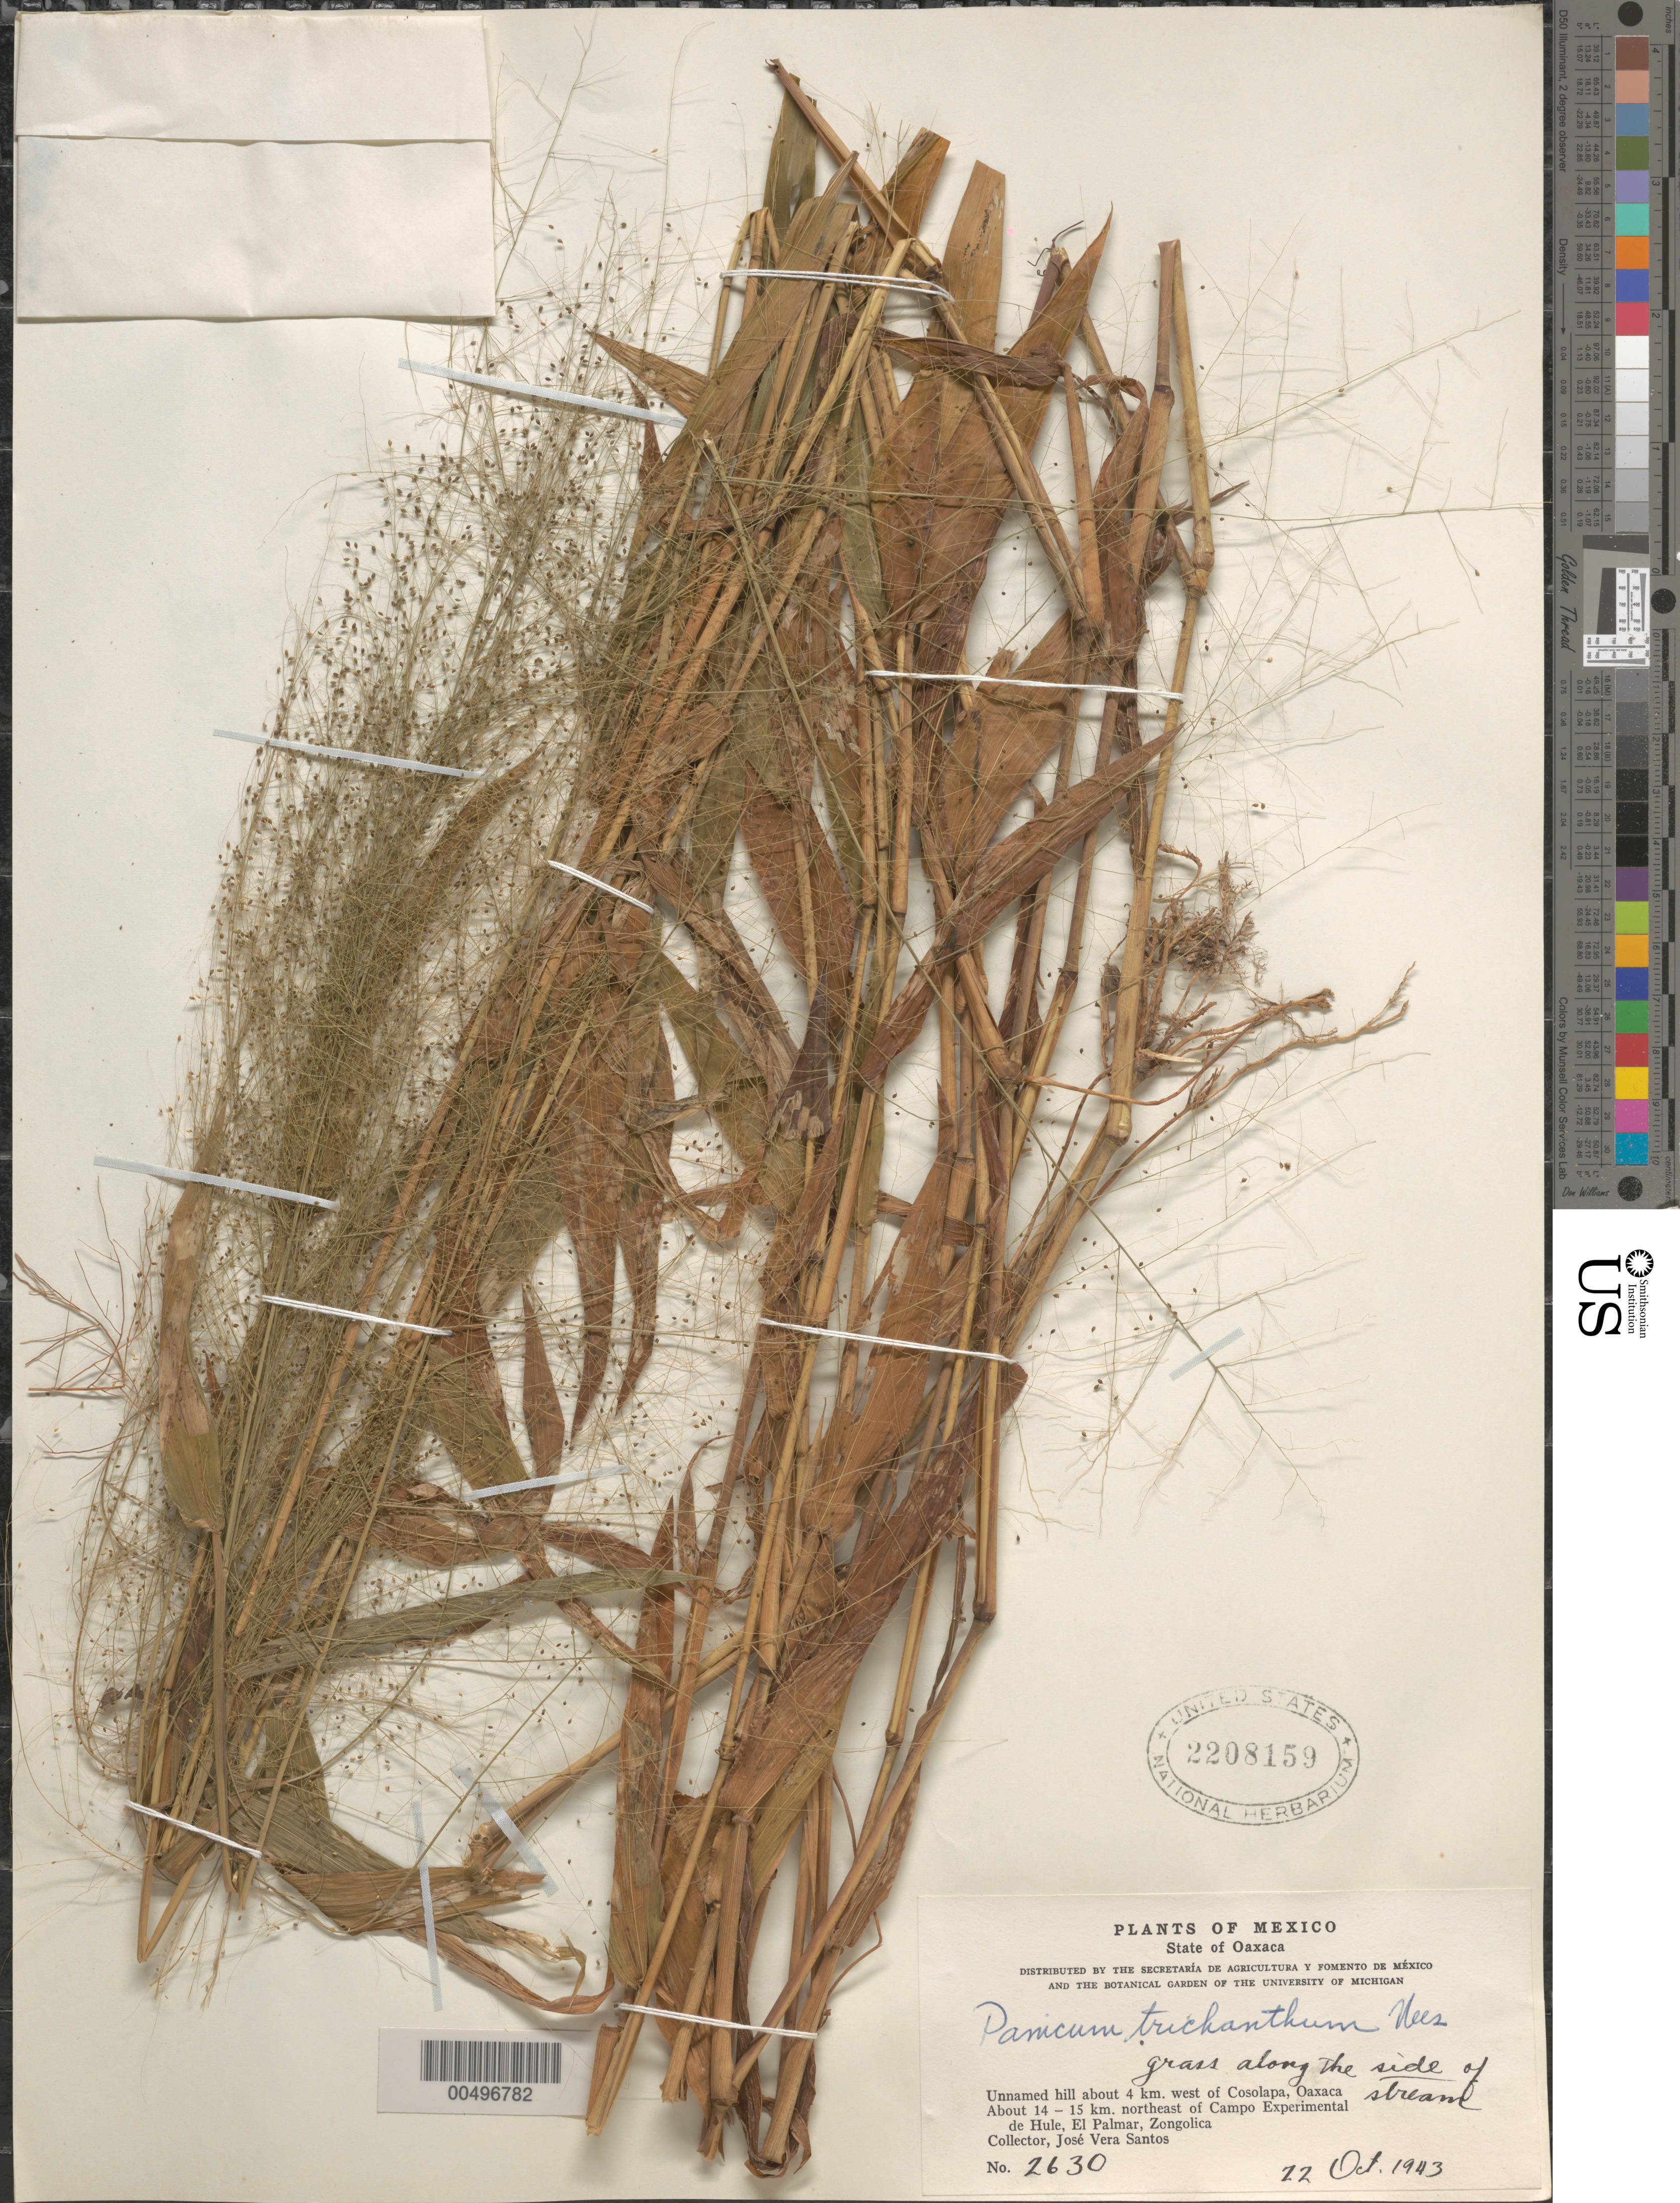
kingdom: Plantae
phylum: Tracheophyta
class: Liliopsida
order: Poales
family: Poaceae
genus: Panicum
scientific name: Panicum trichanthum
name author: Nees in Mart.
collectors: J. V. Santos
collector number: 2630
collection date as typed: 22 Oct 1943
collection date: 1943-10-22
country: Mexico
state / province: Oaxaca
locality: About 4 km W of Cosolapa, Oaxaca; about 14-15 km NE of Campo Experimental de Hule, El Palmar, Zongolica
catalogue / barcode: US 2208159